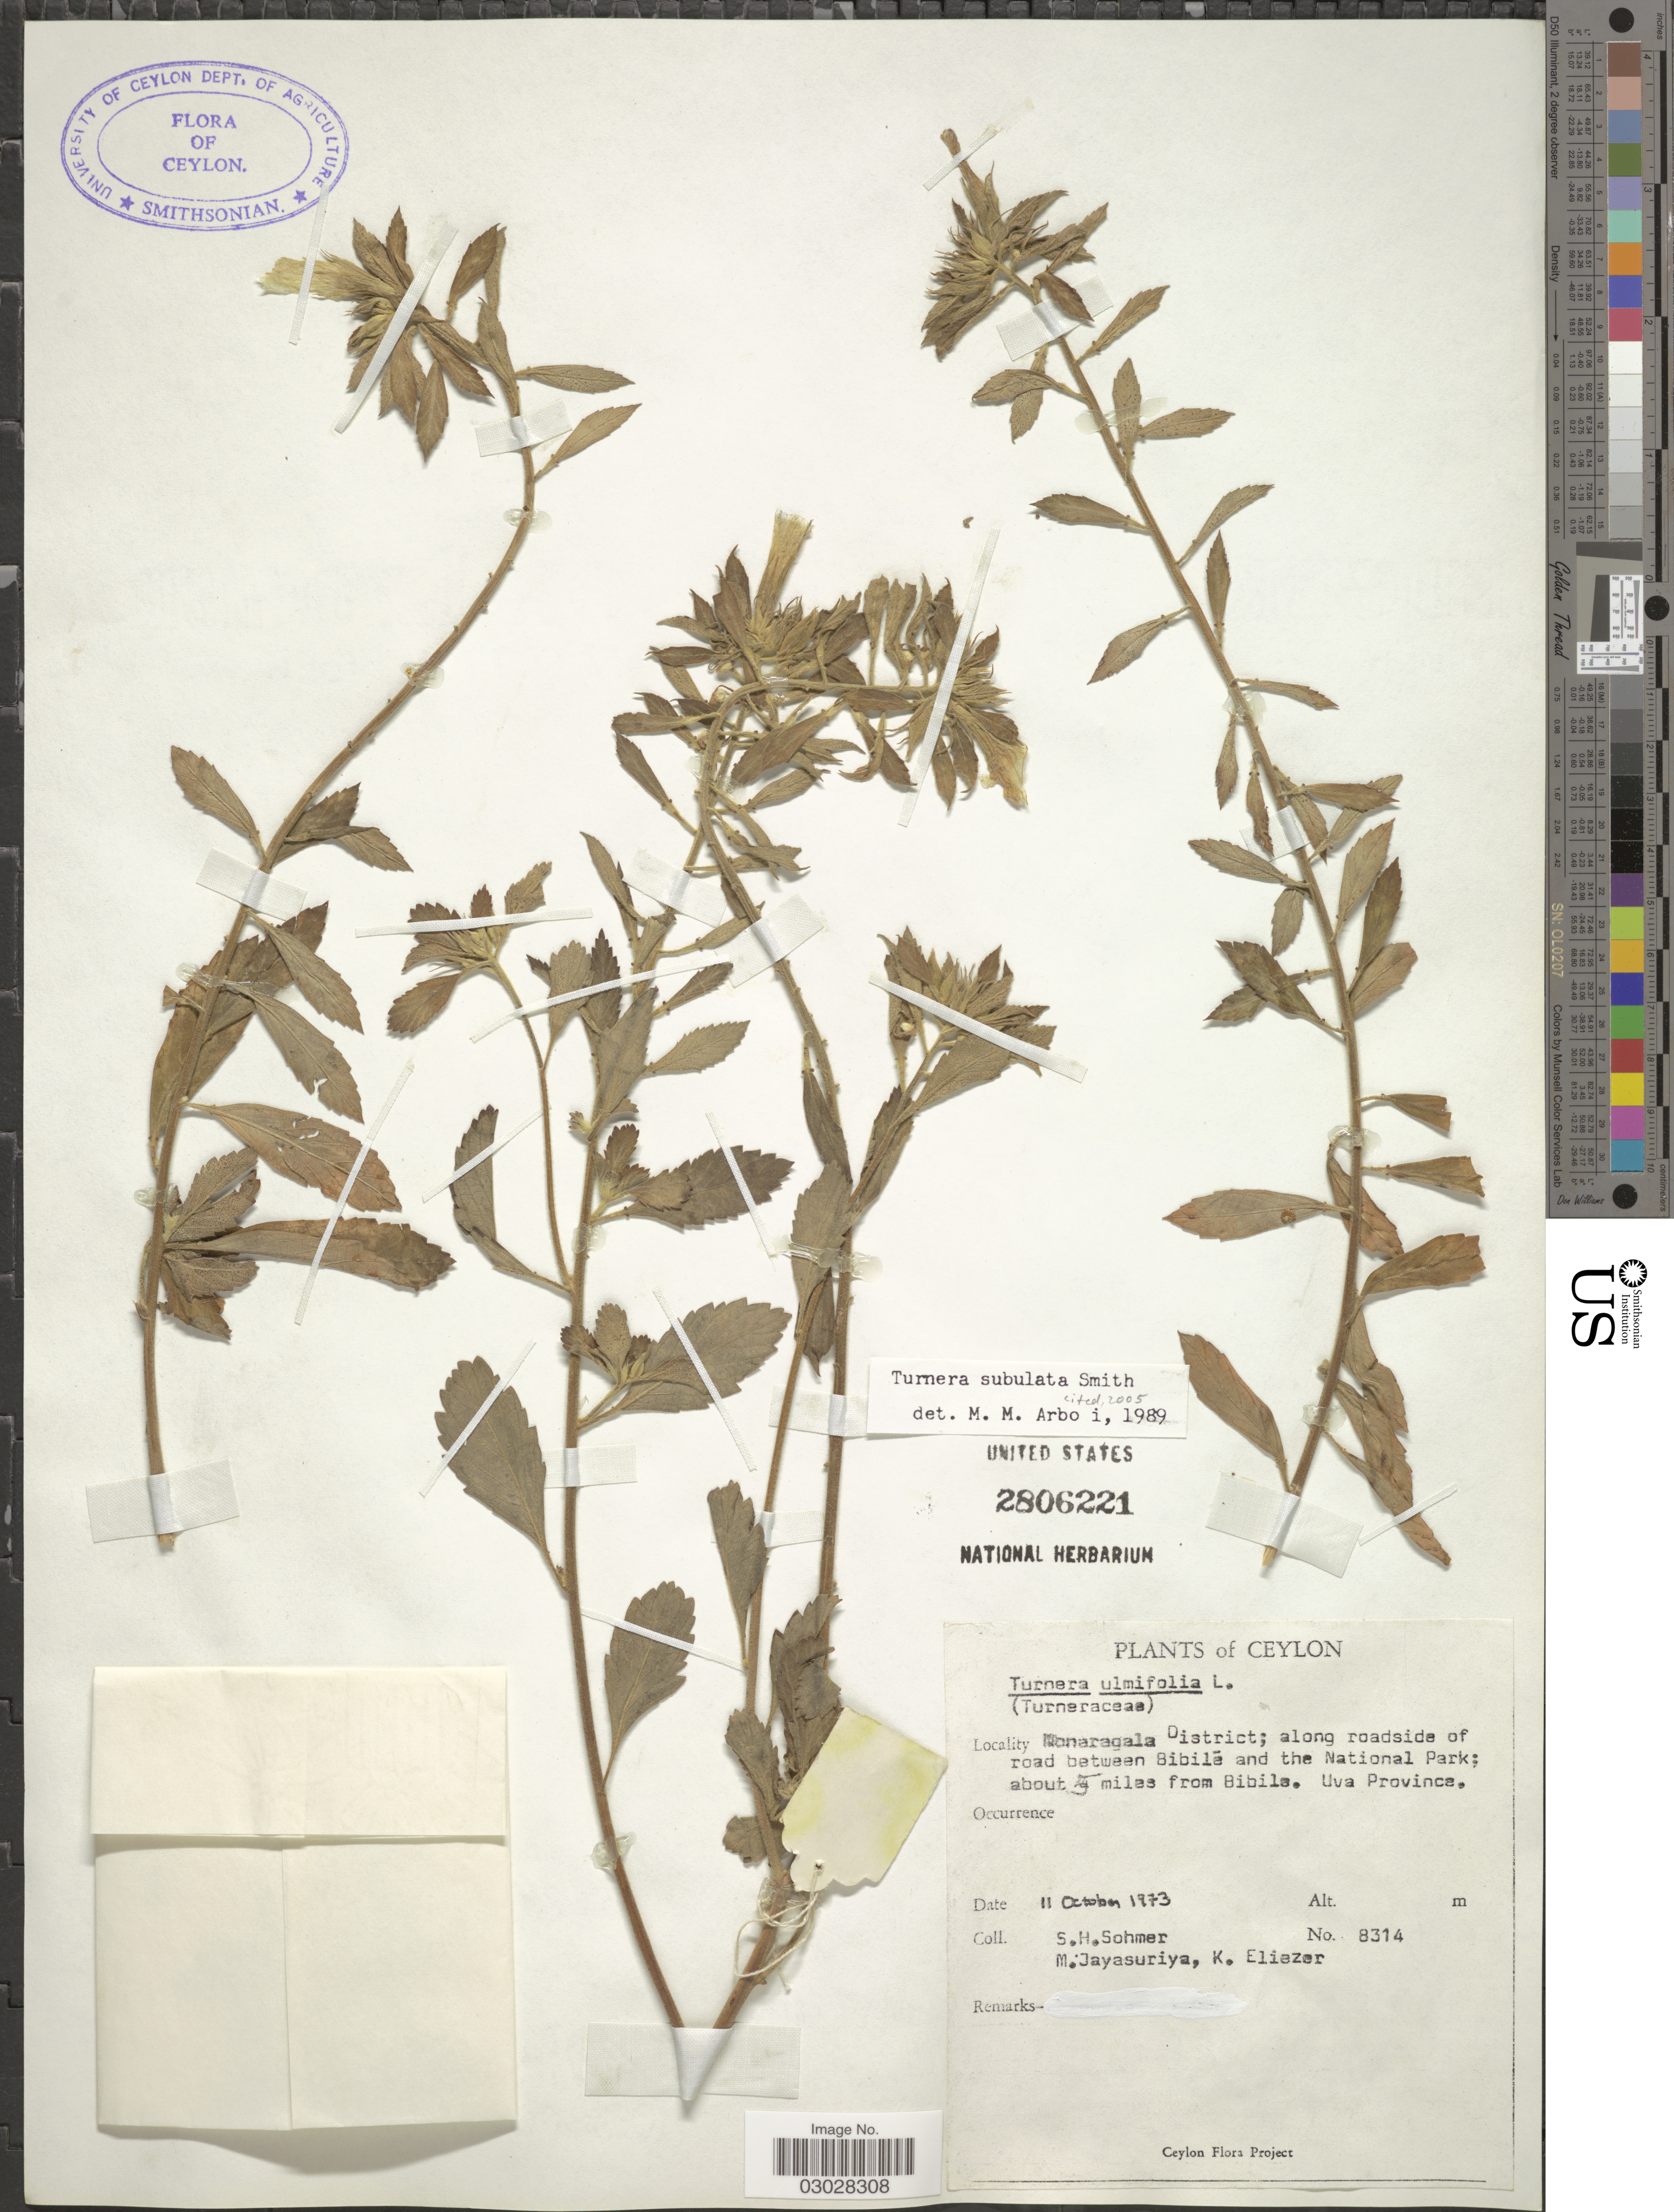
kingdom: Plantae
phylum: Tracheophyta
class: Magnoliopsida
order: Malpighiales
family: Turneraceae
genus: Turnera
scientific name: Turnera subulata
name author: Sm.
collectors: S. H. Sohmer, M. Jayasuriya & K. Eliezer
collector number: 8314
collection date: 1973-10-11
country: Sri Lanka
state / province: Uva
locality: Ceylon. Monaragala District; along roadside of road between Bibilē and the National Park; about 5 miles from Bibile. Uva Province.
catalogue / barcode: US 2806221